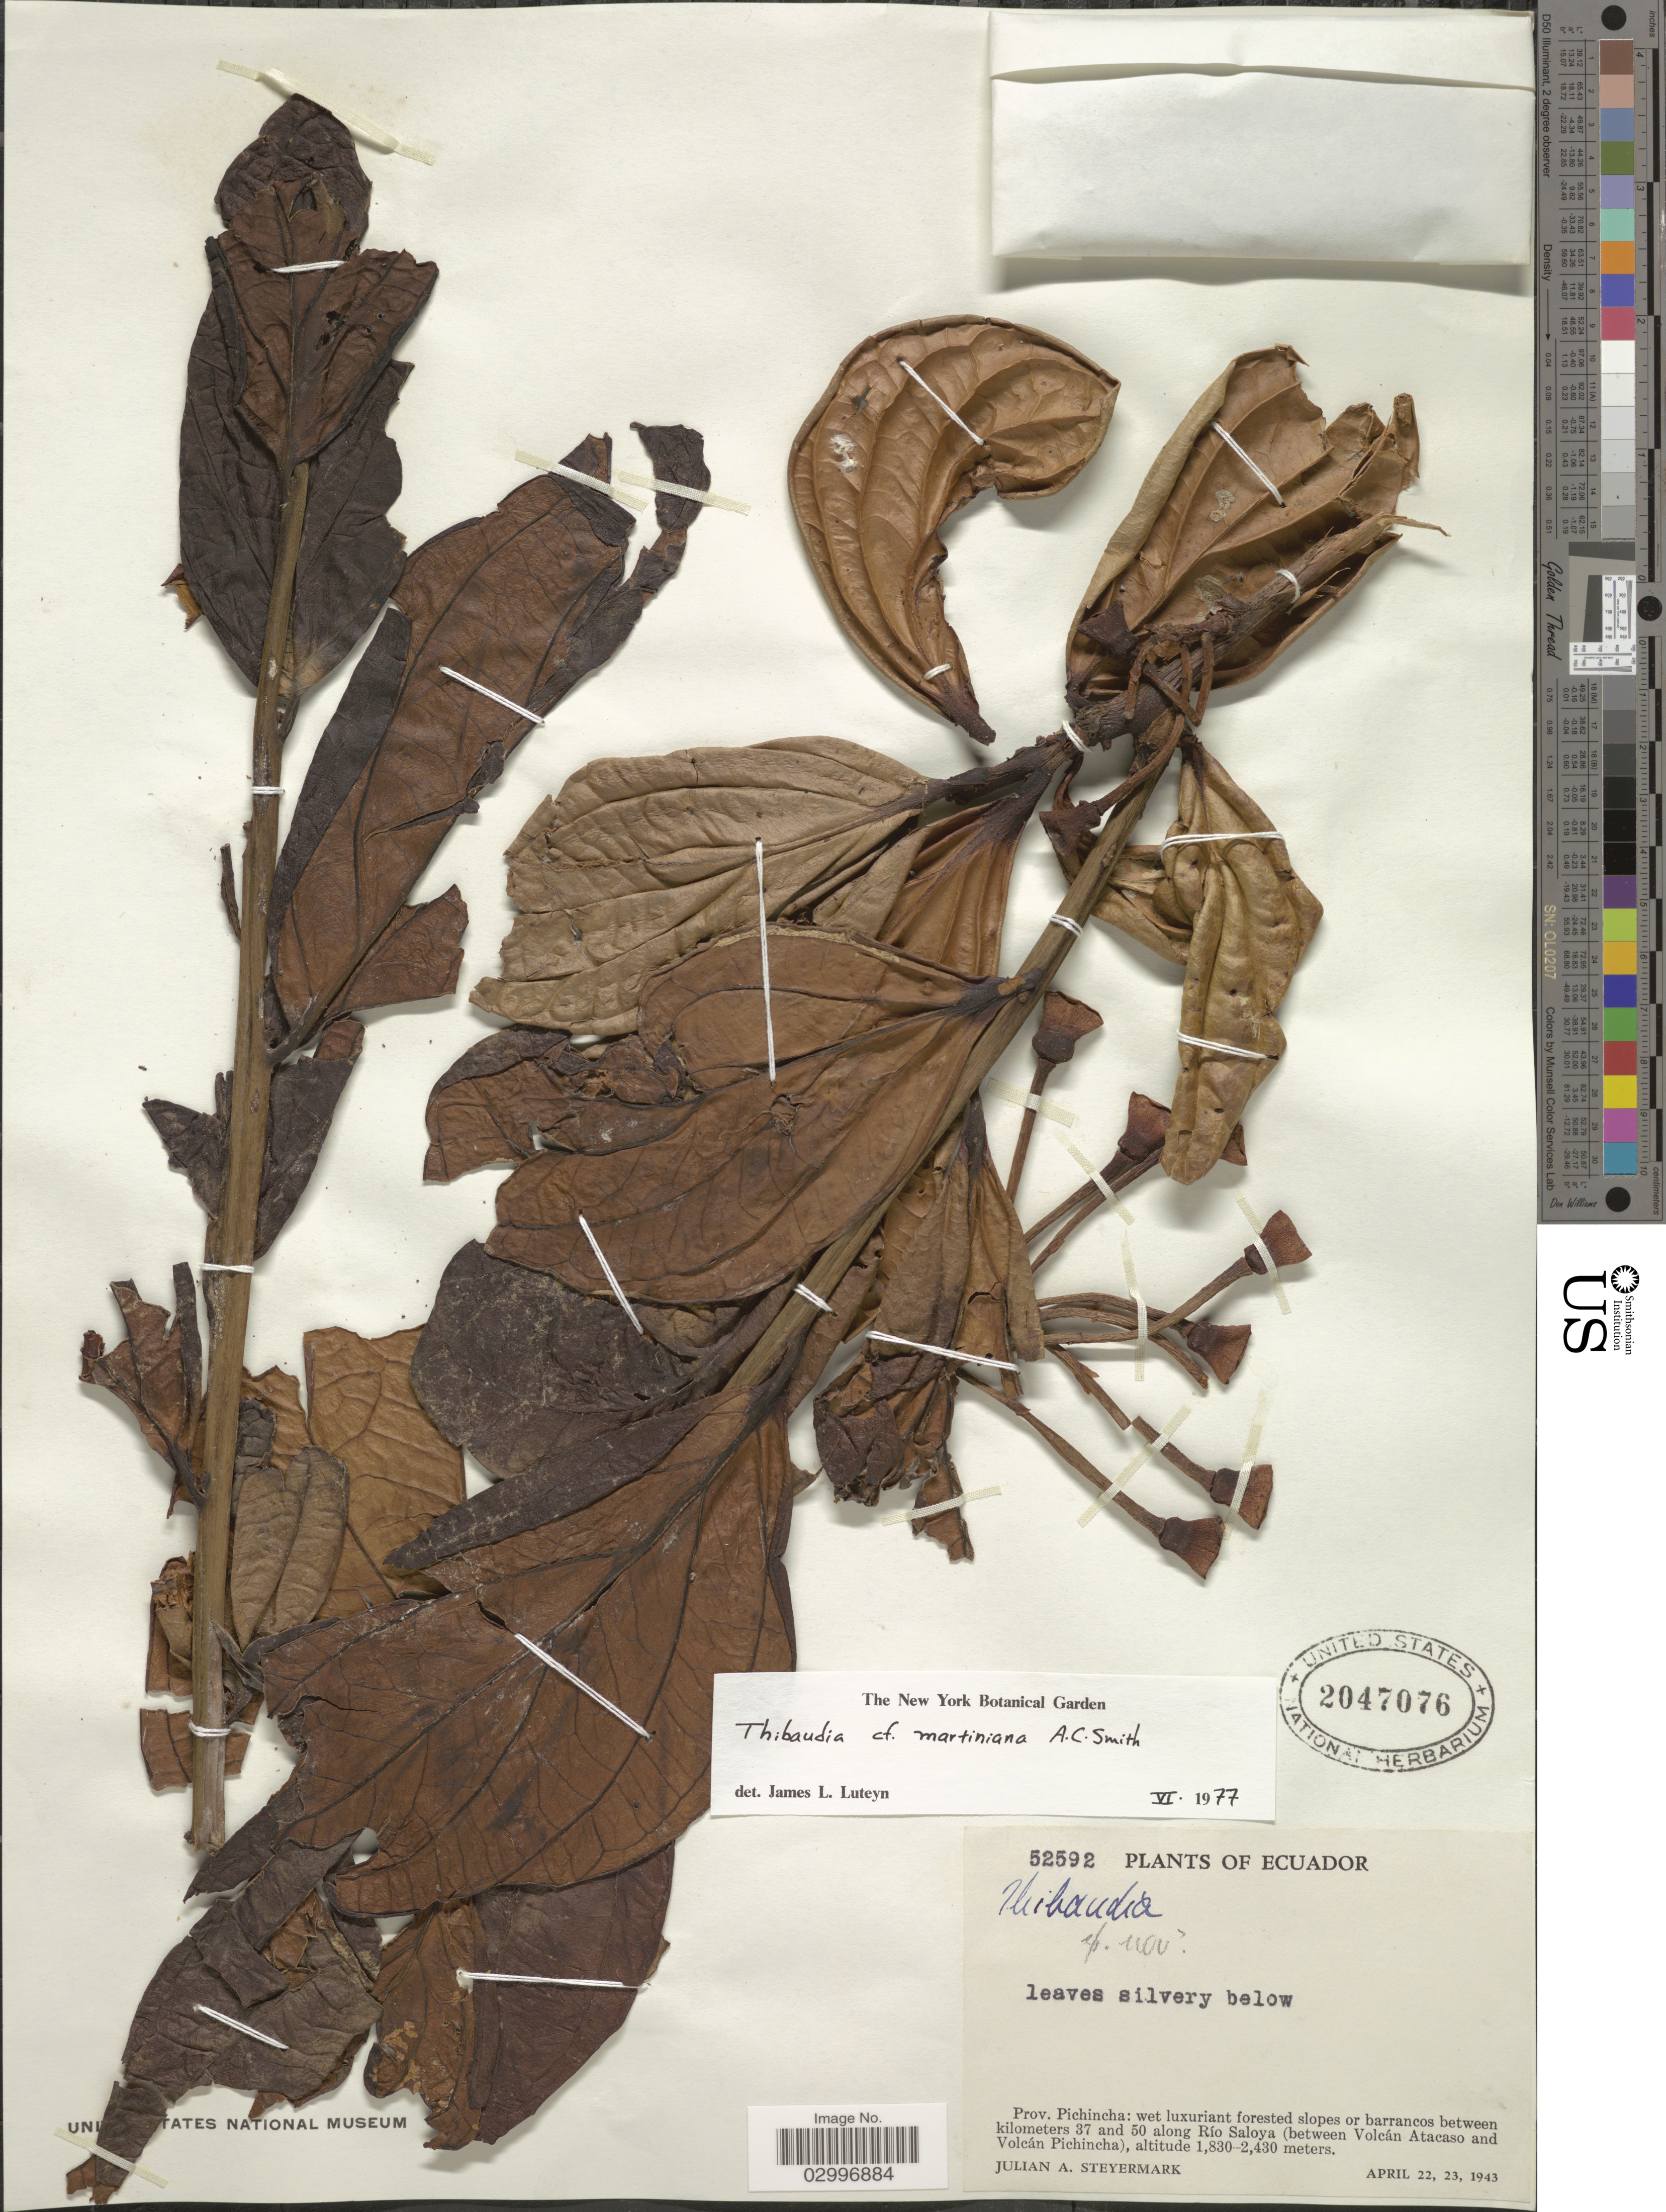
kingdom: Plantae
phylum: Tracheophyta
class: Magnoliopsida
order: Ericales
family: Ericaceae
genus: Thibaudia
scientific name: Thibaudia martiniana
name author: A.C. Sm.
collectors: J. Steyermark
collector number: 52592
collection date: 1943-04-22/1943-04-23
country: Ecuador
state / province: Pichincha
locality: Wet luxuriant forested slopes or barrancos between kilometers 37 and 50 along Río Saloya (between Volcán Atacaso and Volcán Pichincha).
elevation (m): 1830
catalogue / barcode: US 2047076